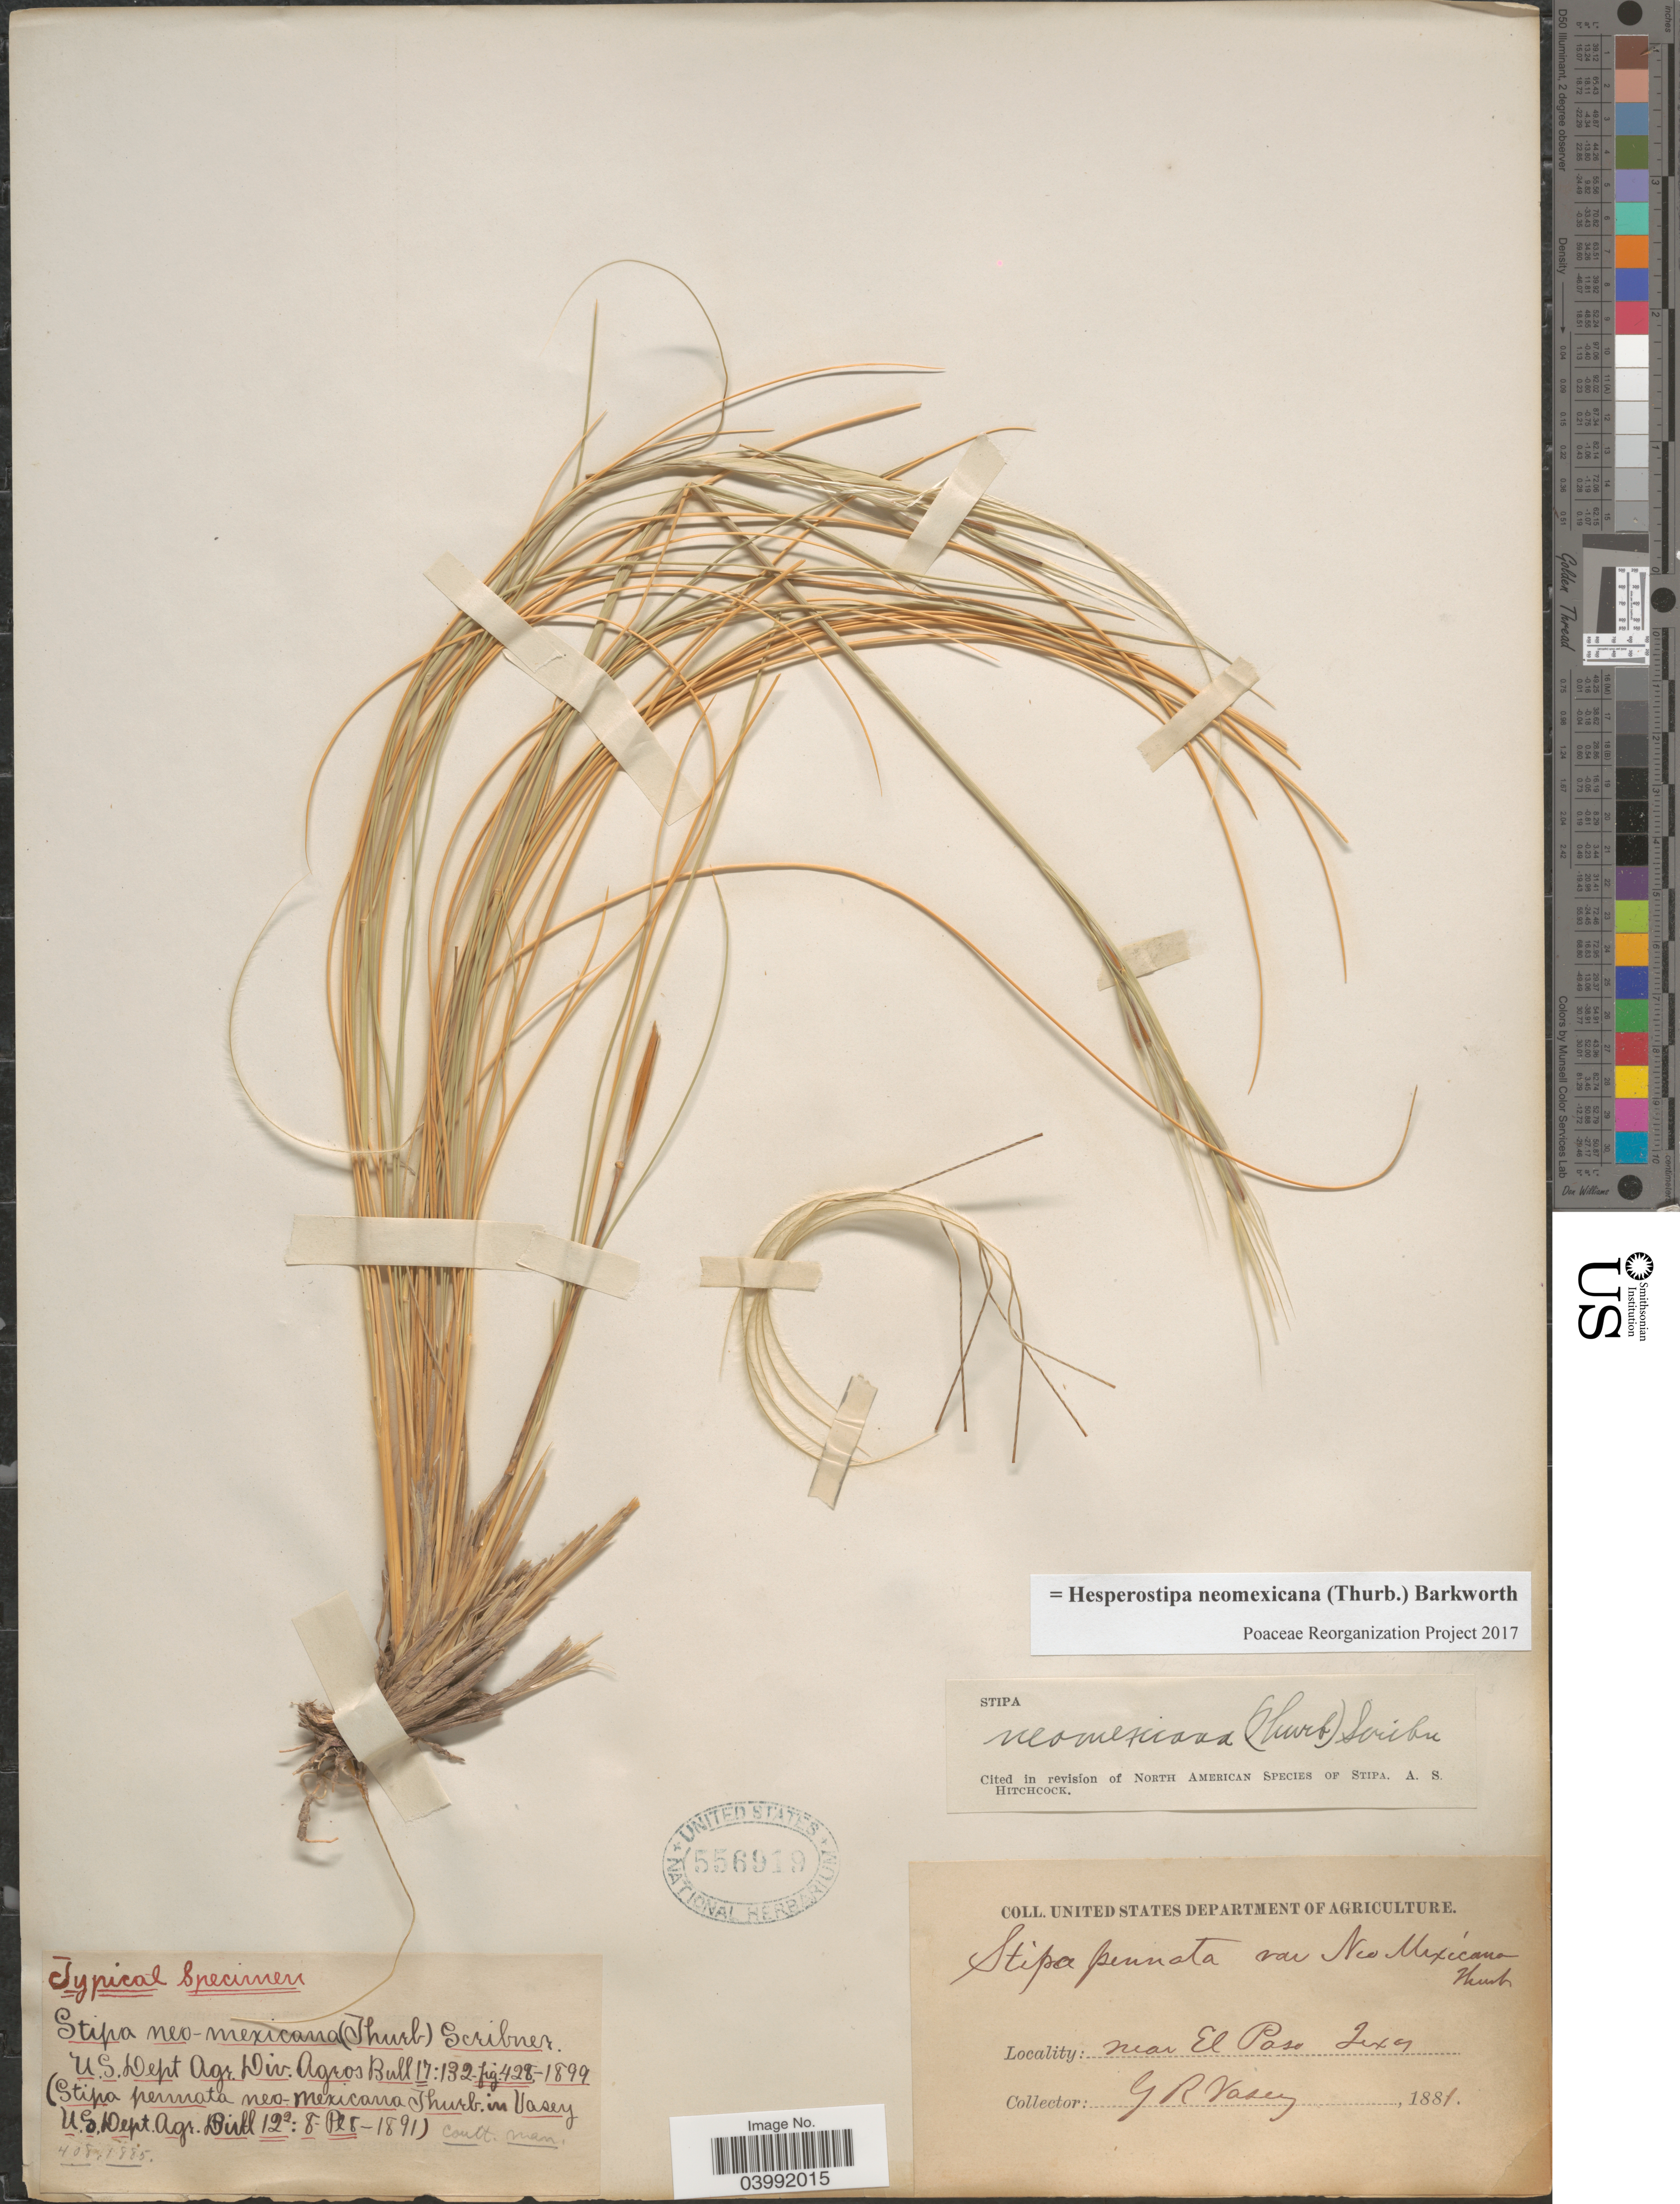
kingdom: Plantae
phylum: Tracheophyta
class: Liliopsida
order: Poales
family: Poaceae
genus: Hesperostipa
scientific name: Hesperostipa neomexicana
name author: (Thurb.) Barkworth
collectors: G. R. Vasey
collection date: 1881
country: United States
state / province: Texas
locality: Near El Paso.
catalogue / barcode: US 556919